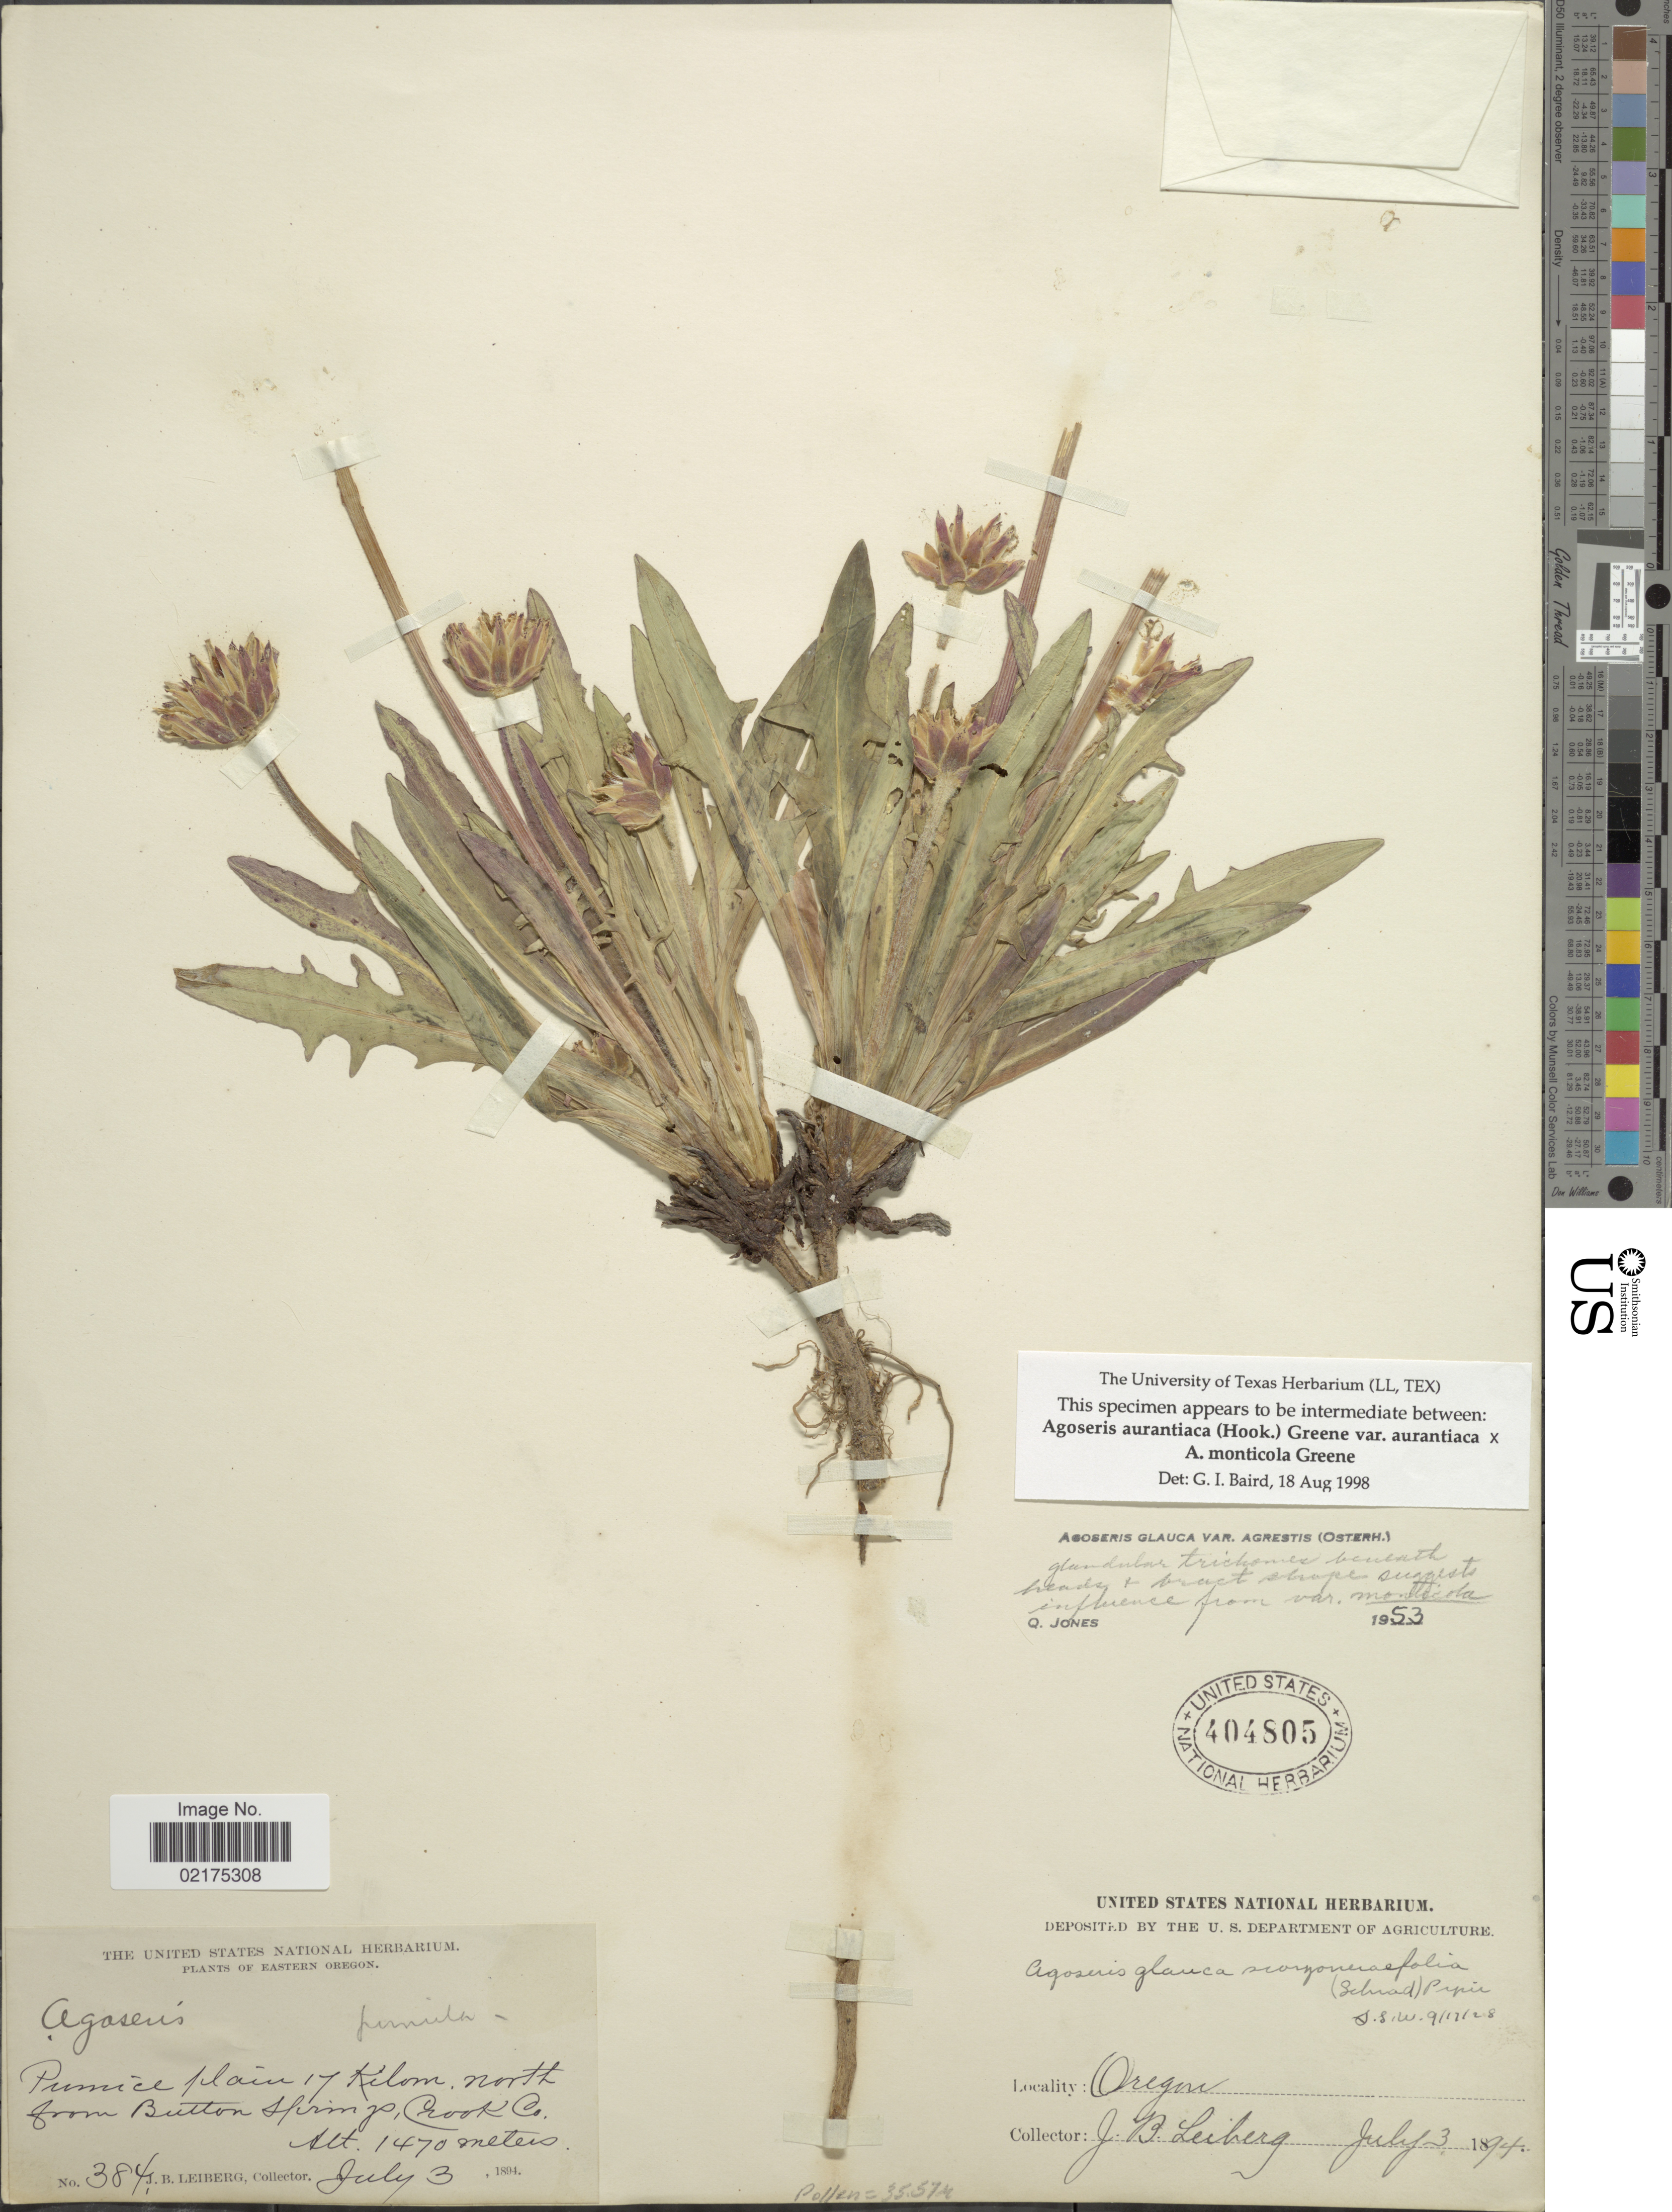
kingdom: Plantae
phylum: Tracheophyta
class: Magnoliopsida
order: Asterales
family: Asteraceae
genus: Agoseris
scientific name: Agoseris aurantiaca var. aurantiaca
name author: (Hook.) Greene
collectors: J. B. Leiberg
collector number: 384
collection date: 1894-07-03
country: United States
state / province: Oregon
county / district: Crook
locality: Eastern Oregon, Pumice plain 17 kilom. north from Button Springs, Crook Co.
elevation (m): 1470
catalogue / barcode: US 404805